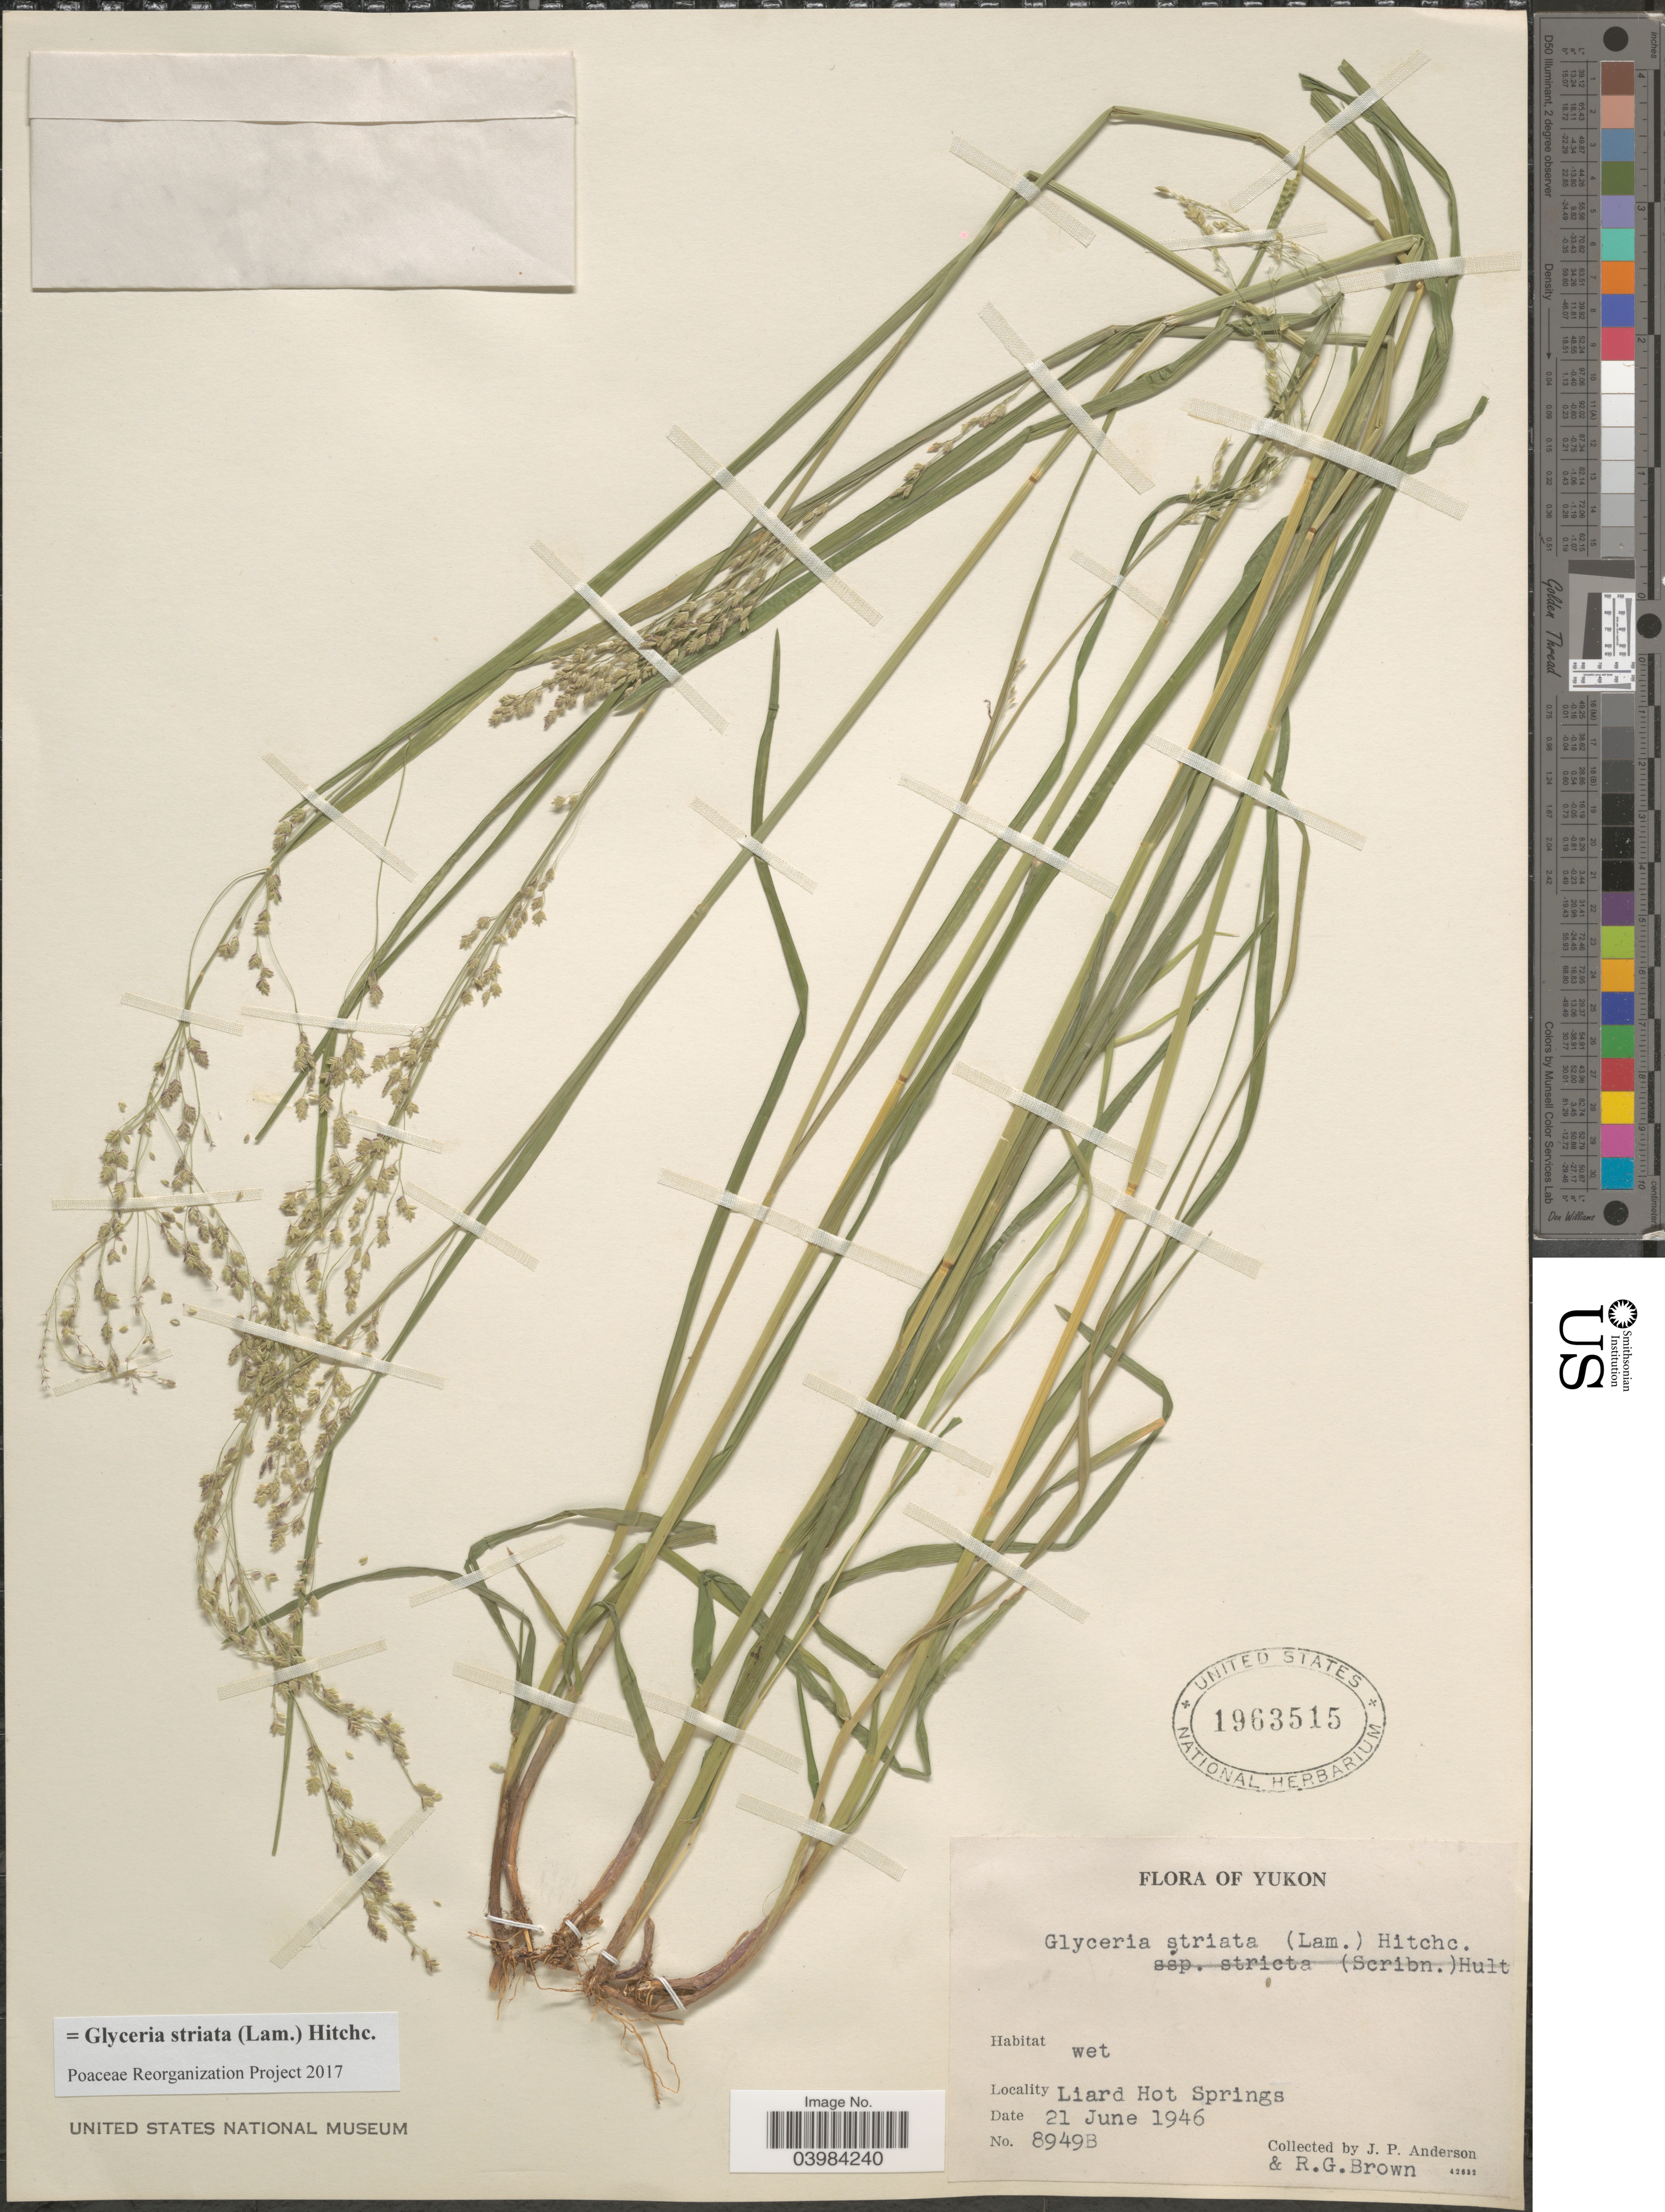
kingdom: Plantae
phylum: Tracheophyta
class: Liliopsida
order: Poales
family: Poaceae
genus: Glyceria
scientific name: Glyceria striata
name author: (Lam.) Hitchc.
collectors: J. P. Anderson & R. G. Brown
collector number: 8949B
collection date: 1946-06-21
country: Canada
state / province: Yukon Territory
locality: Yukon. Liard Hot Springs.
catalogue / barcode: US 1963515